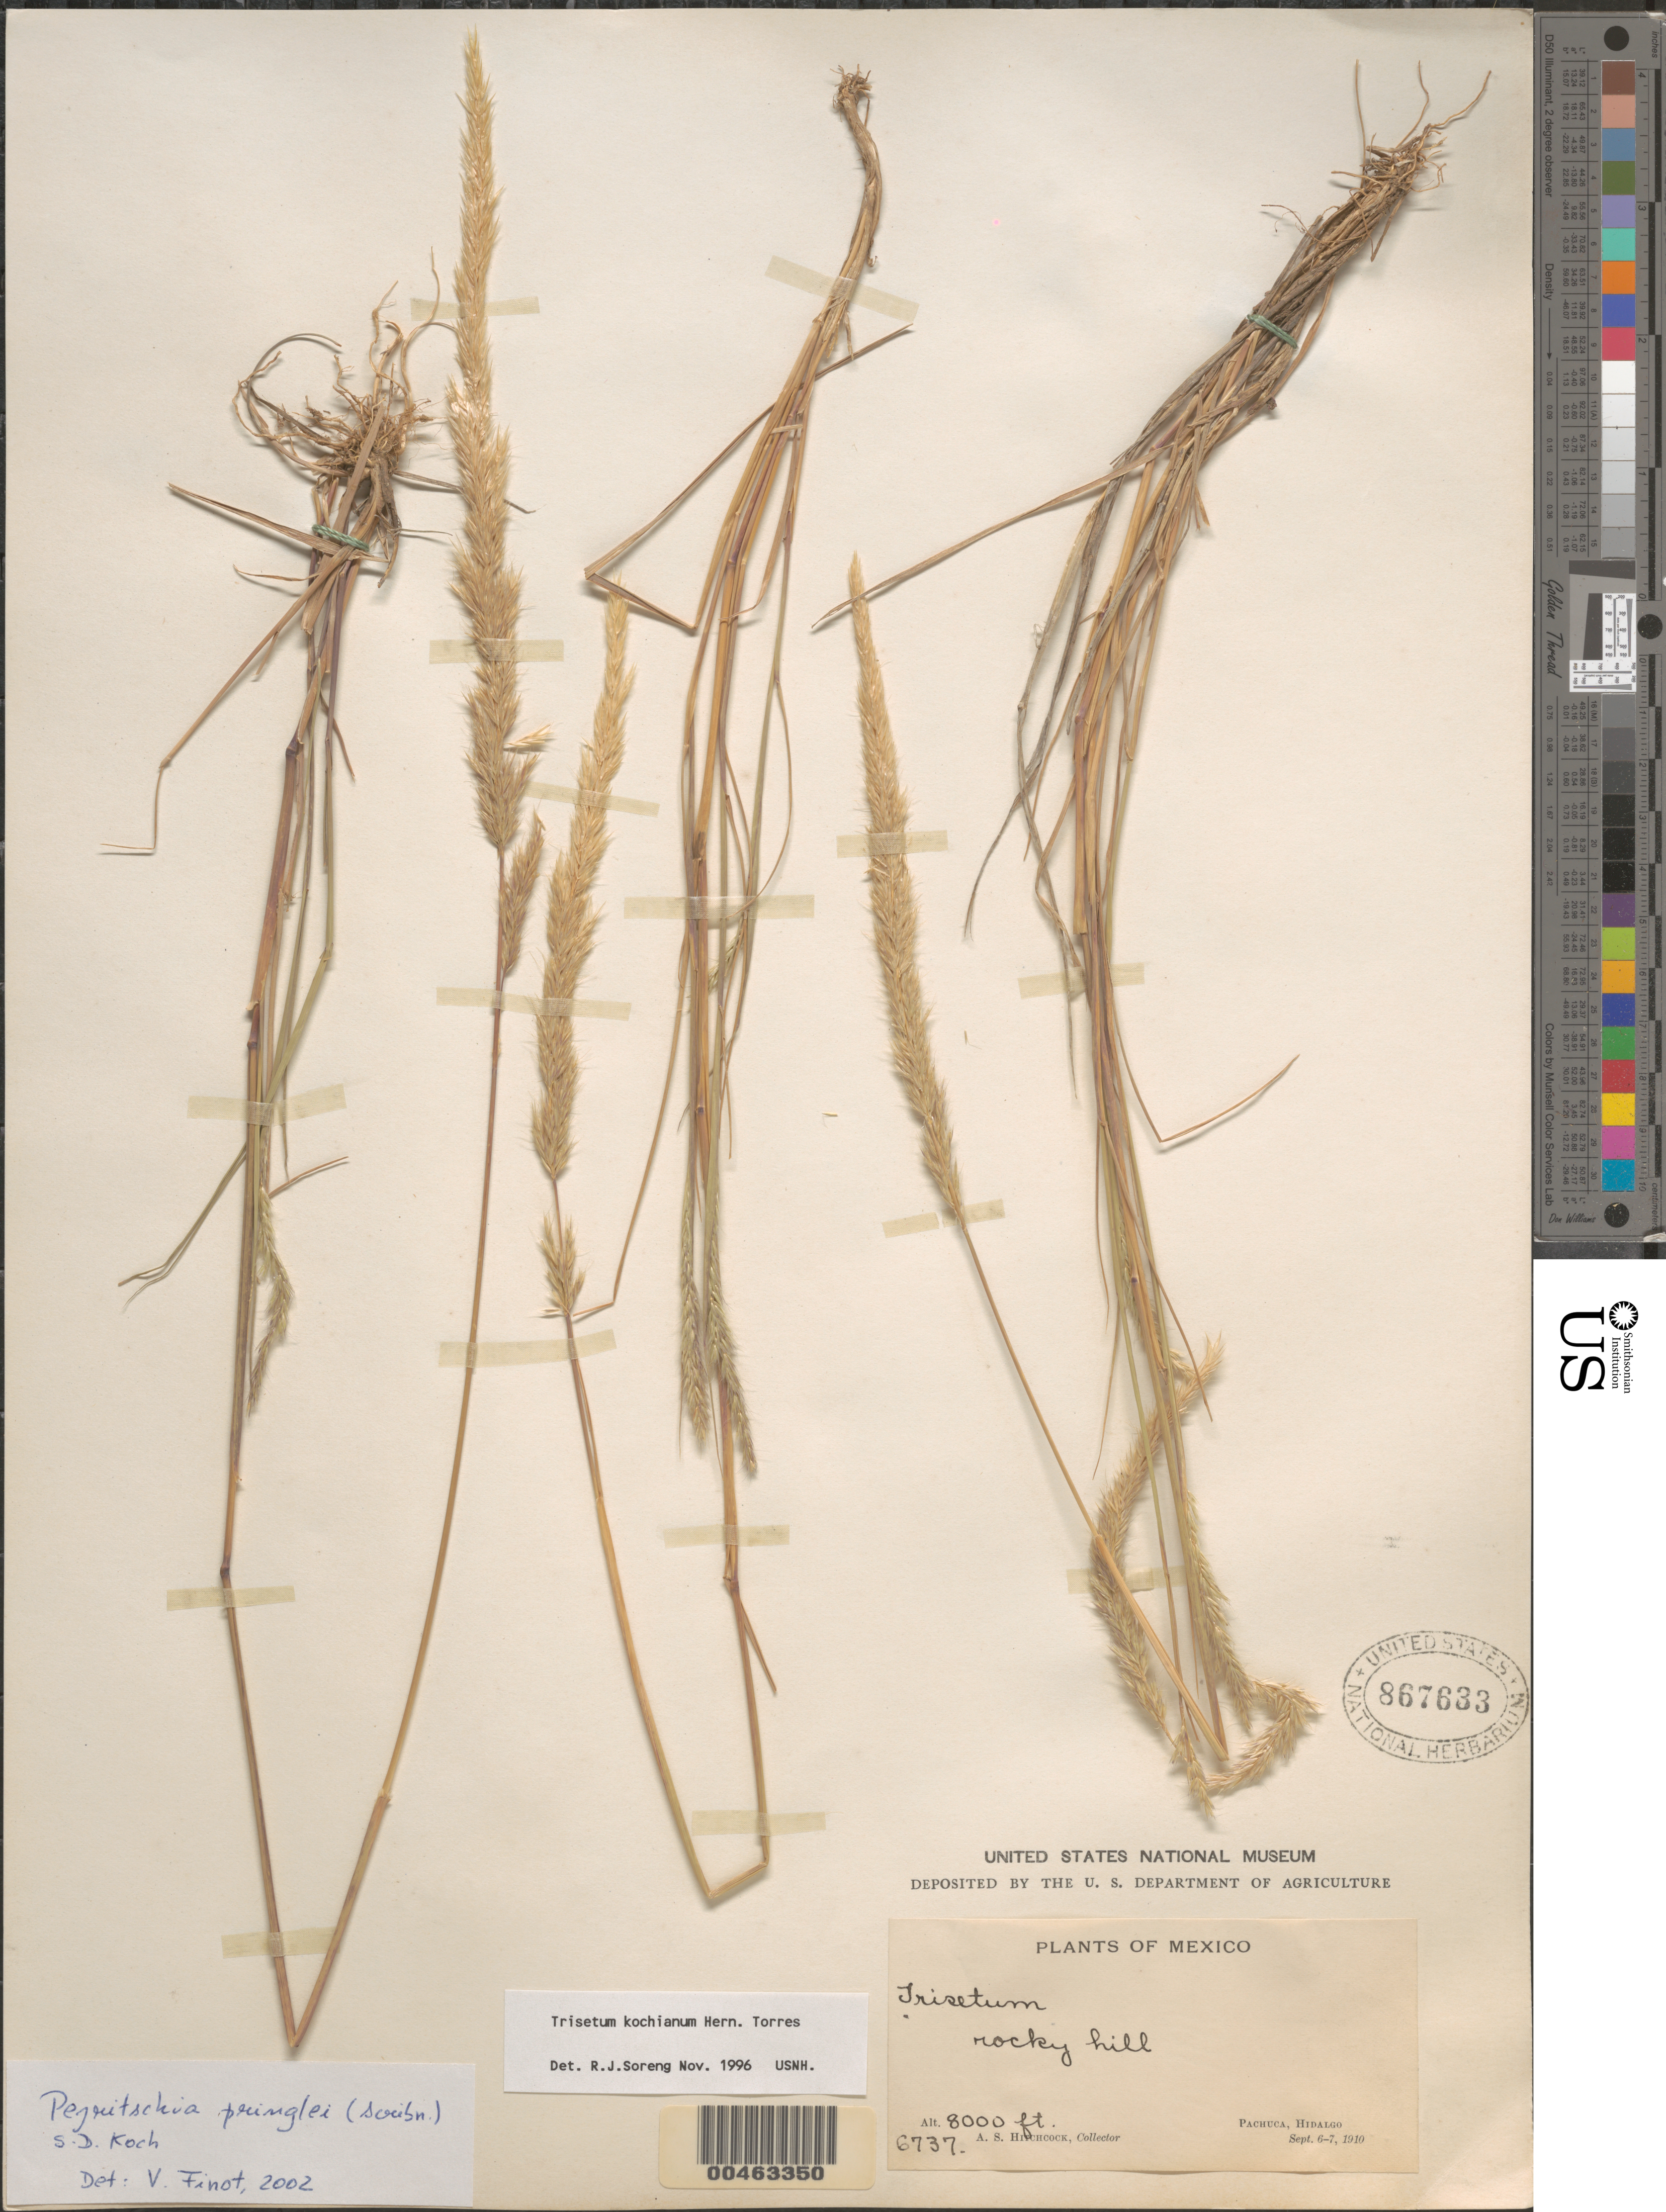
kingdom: Plantae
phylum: Tracheophyta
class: Liliopsida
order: Poales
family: Poaceae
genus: Peyritschia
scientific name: Peyritschia pringlei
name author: (Scribn.) S.D. Koch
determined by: Finot, V. L.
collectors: A. S. Hitchcock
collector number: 6737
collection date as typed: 6 Sep 1910 to 7 Sep 1910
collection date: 1910-09-06/1910-09-07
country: Mexico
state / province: Hidalgo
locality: Pachuca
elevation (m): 2438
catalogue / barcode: US 867633